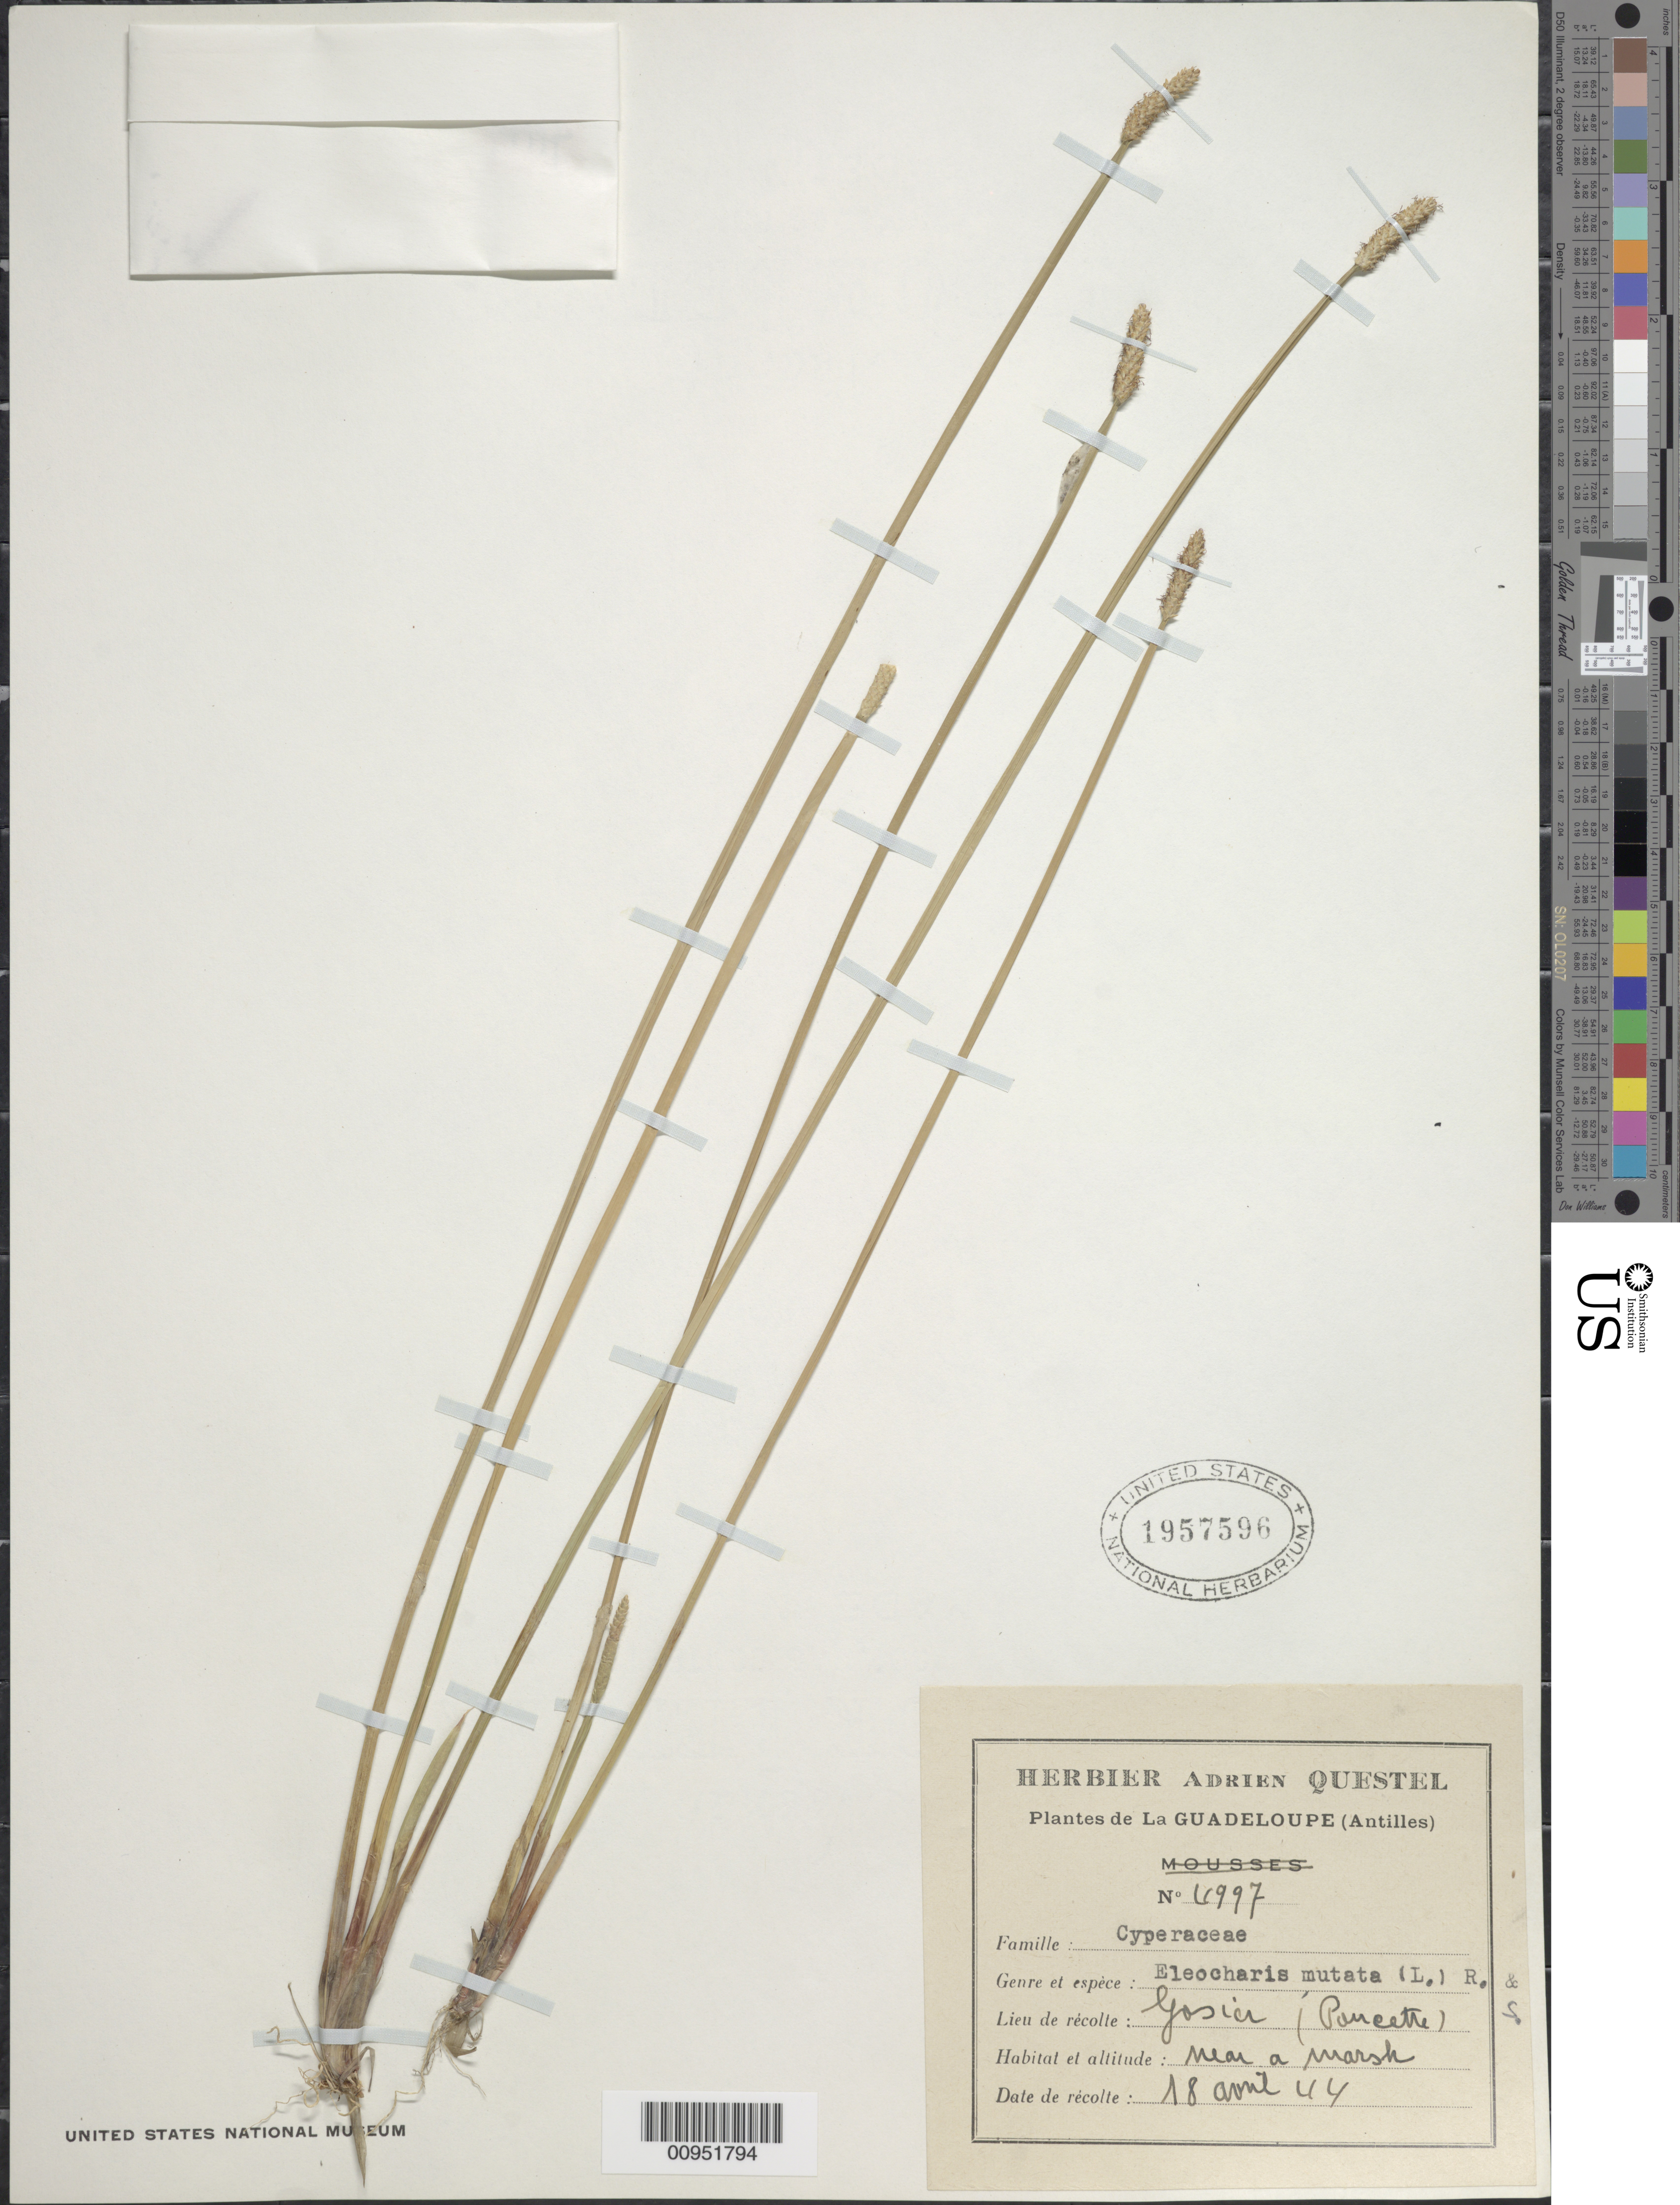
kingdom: Plantae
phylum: Tracheophyta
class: Liliopsida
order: Poales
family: Cyperaceae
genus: Eleocharis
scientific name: Eleocharis mutata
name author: (L.) Roem. & Schult.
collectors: A. Questel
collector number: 4997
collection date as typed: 18 Apr 1944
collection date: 1944-04-18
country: Guadeloupe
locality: Gosier (Pancetre)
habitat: Near a marsh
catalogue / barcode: US 1957596